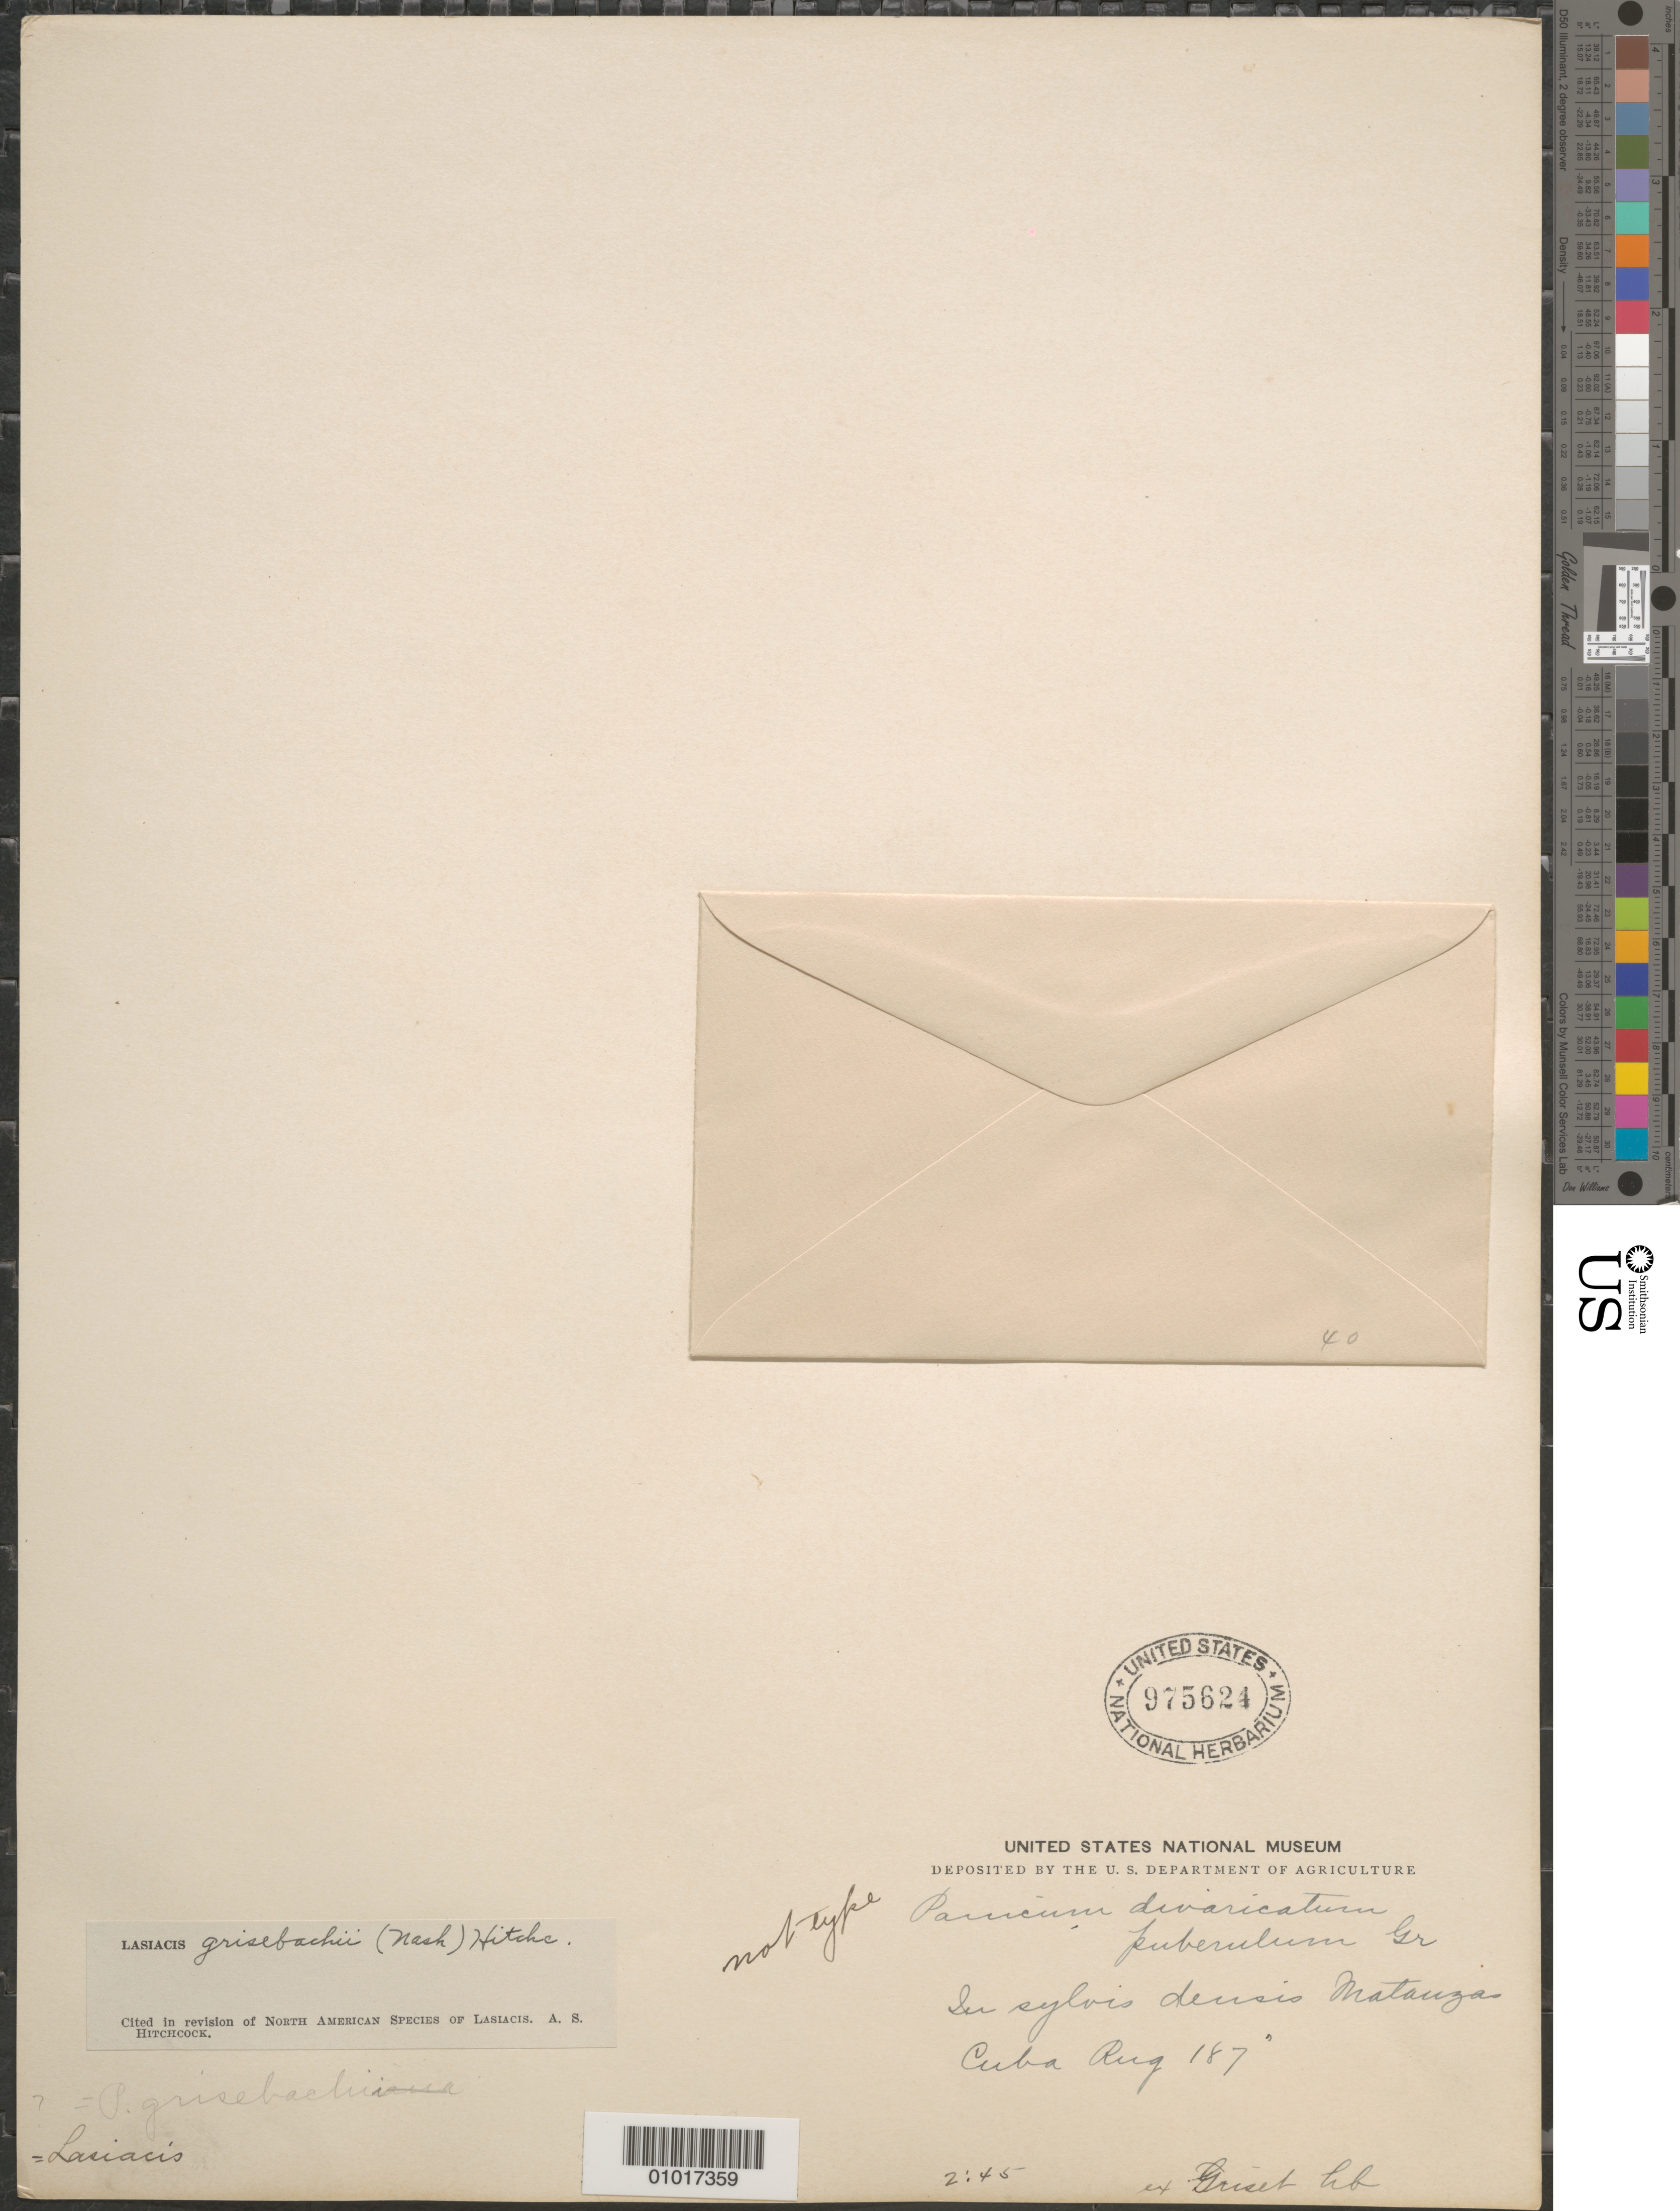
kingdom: Plantae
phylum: Tracheophyta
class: Liliopsida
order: Poales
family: Poaceae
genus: Lasiacis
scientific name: Lasiacis grisebachii var. grisebachii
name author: (Nash) Hitchc.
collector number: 187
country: Cuba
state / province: Matanzas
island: Cuba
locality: Matanzas Rug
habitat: Sylvis densis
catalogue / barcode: US 975624